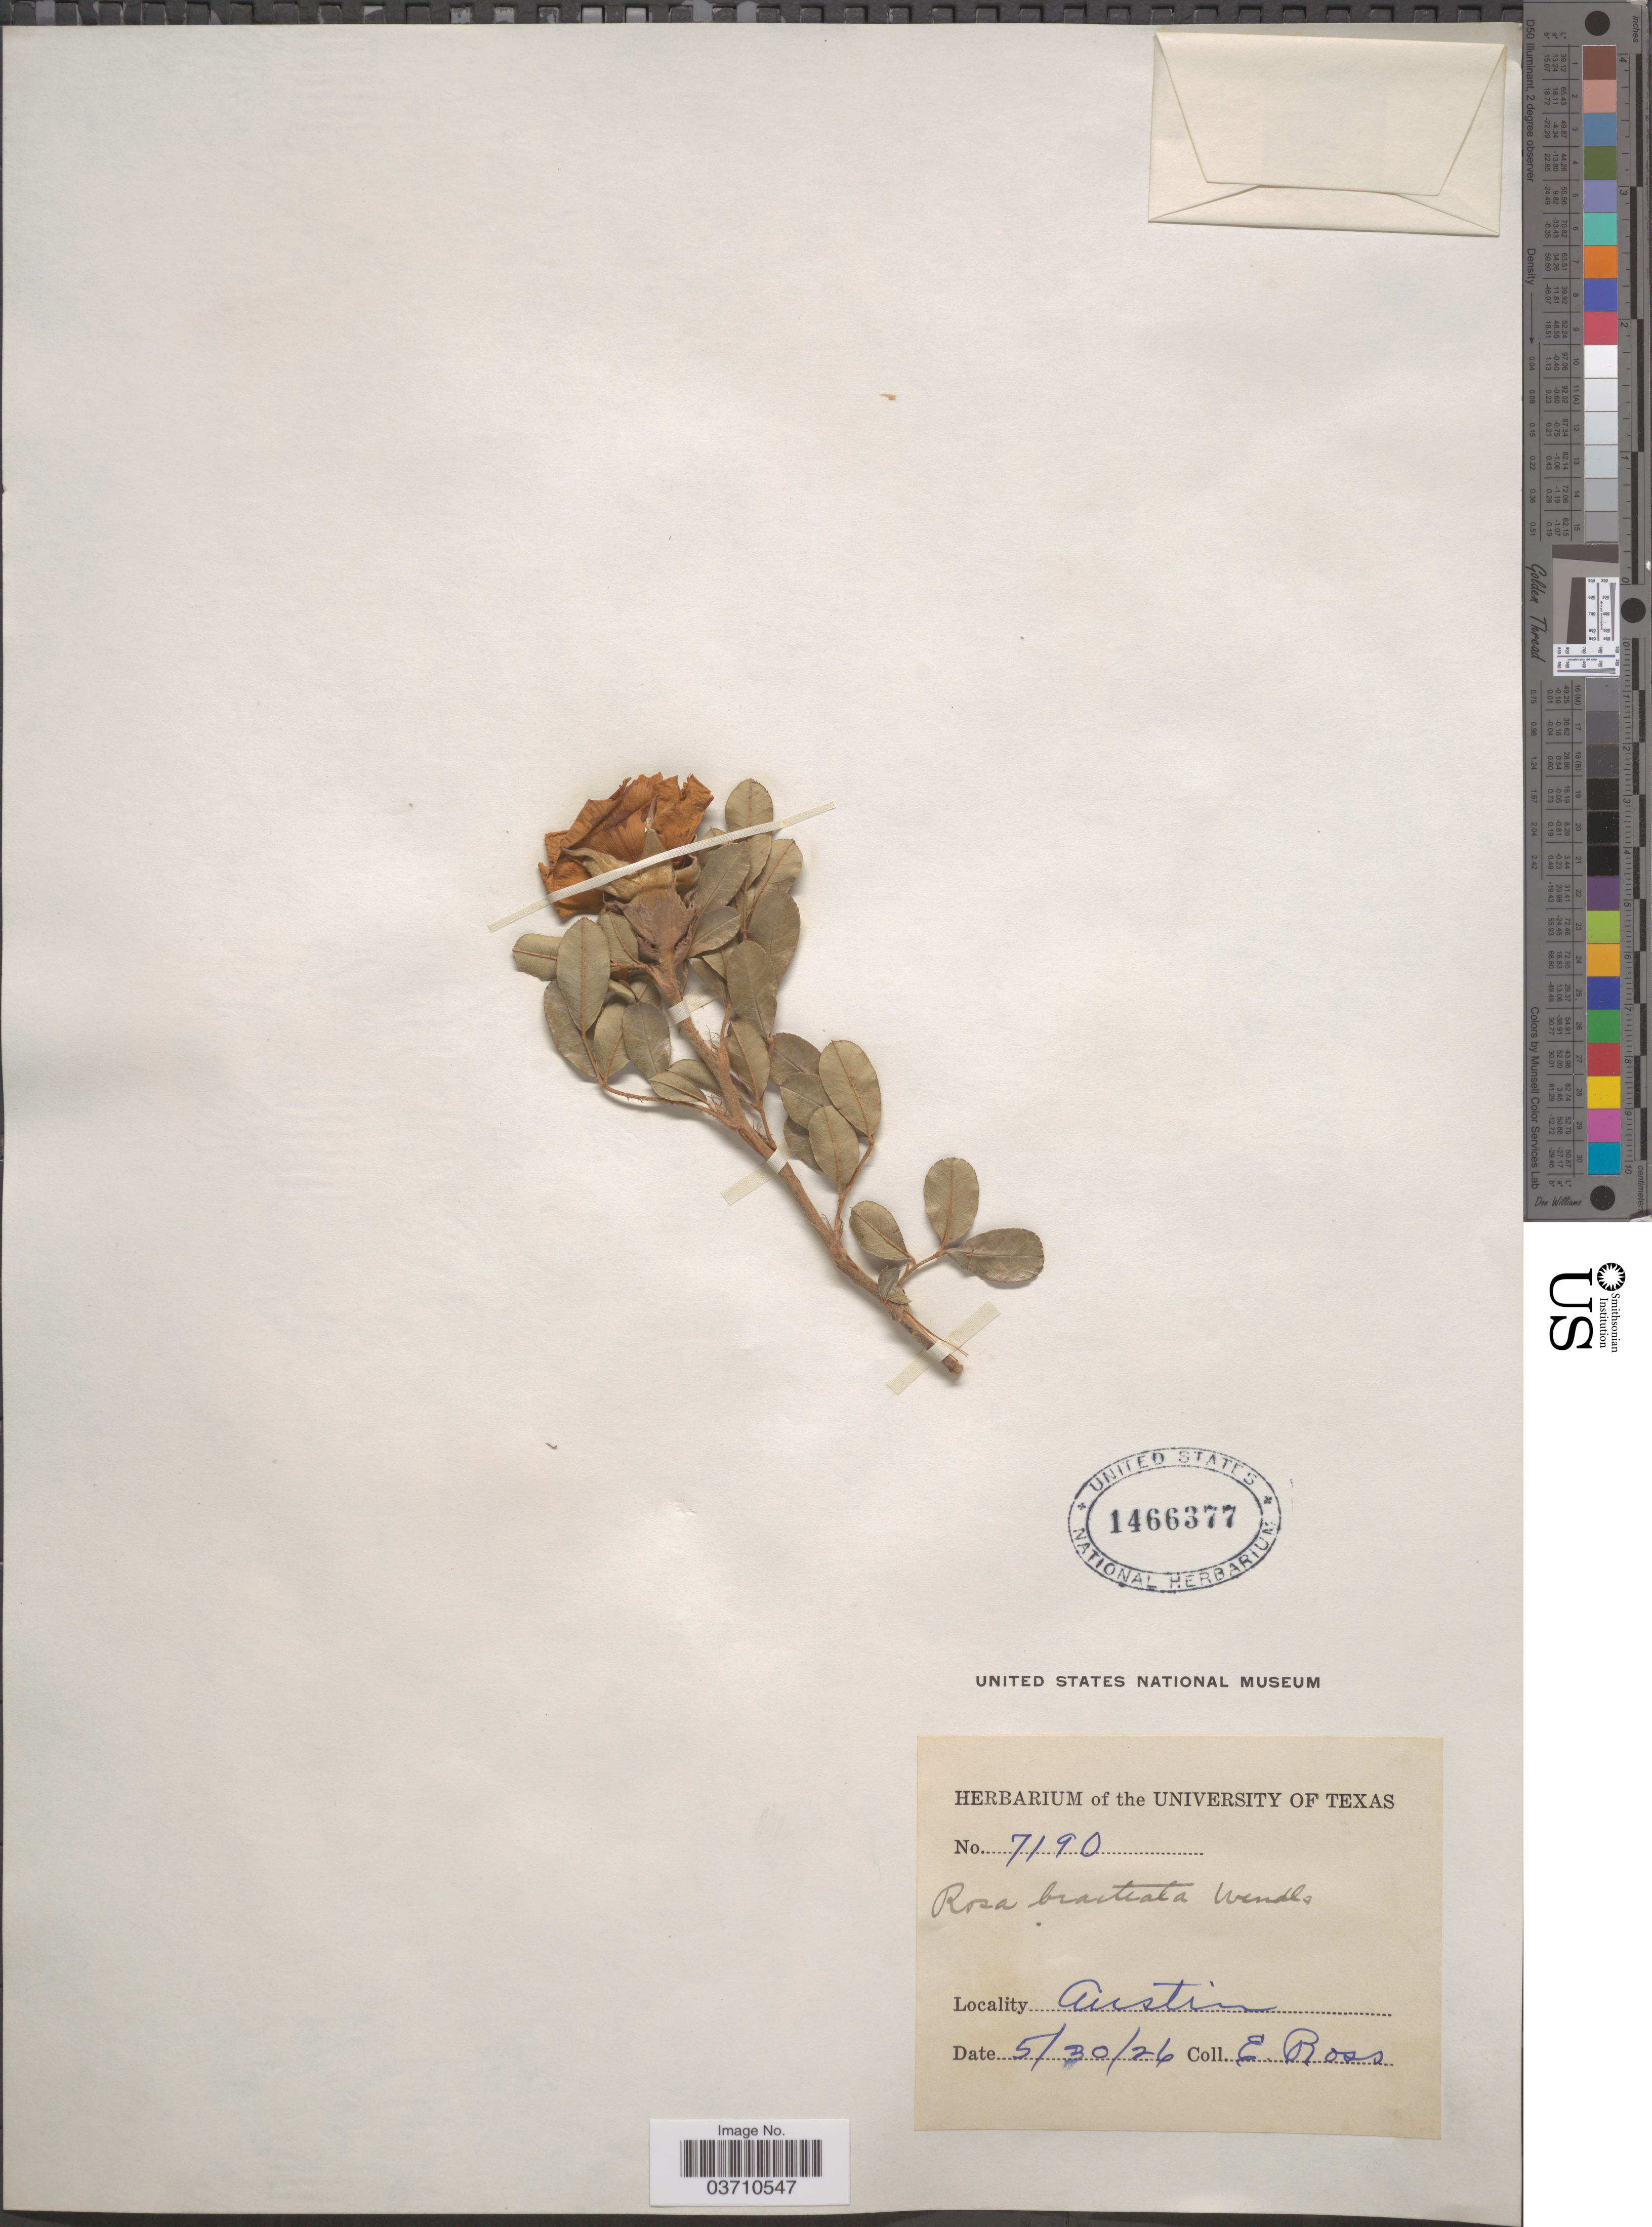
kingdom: Plantae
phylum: Tracheophyta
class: Magnoliopsida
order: Rosales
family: Rosaceae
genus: Rosa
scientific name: Rosa bracteata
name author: J.C. Wendl.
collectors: E. Ross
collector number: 7190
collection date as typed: Transcribed d/m/y: 30/5/26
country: United States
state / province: Texas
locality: Austin.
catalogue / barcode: US 1466377